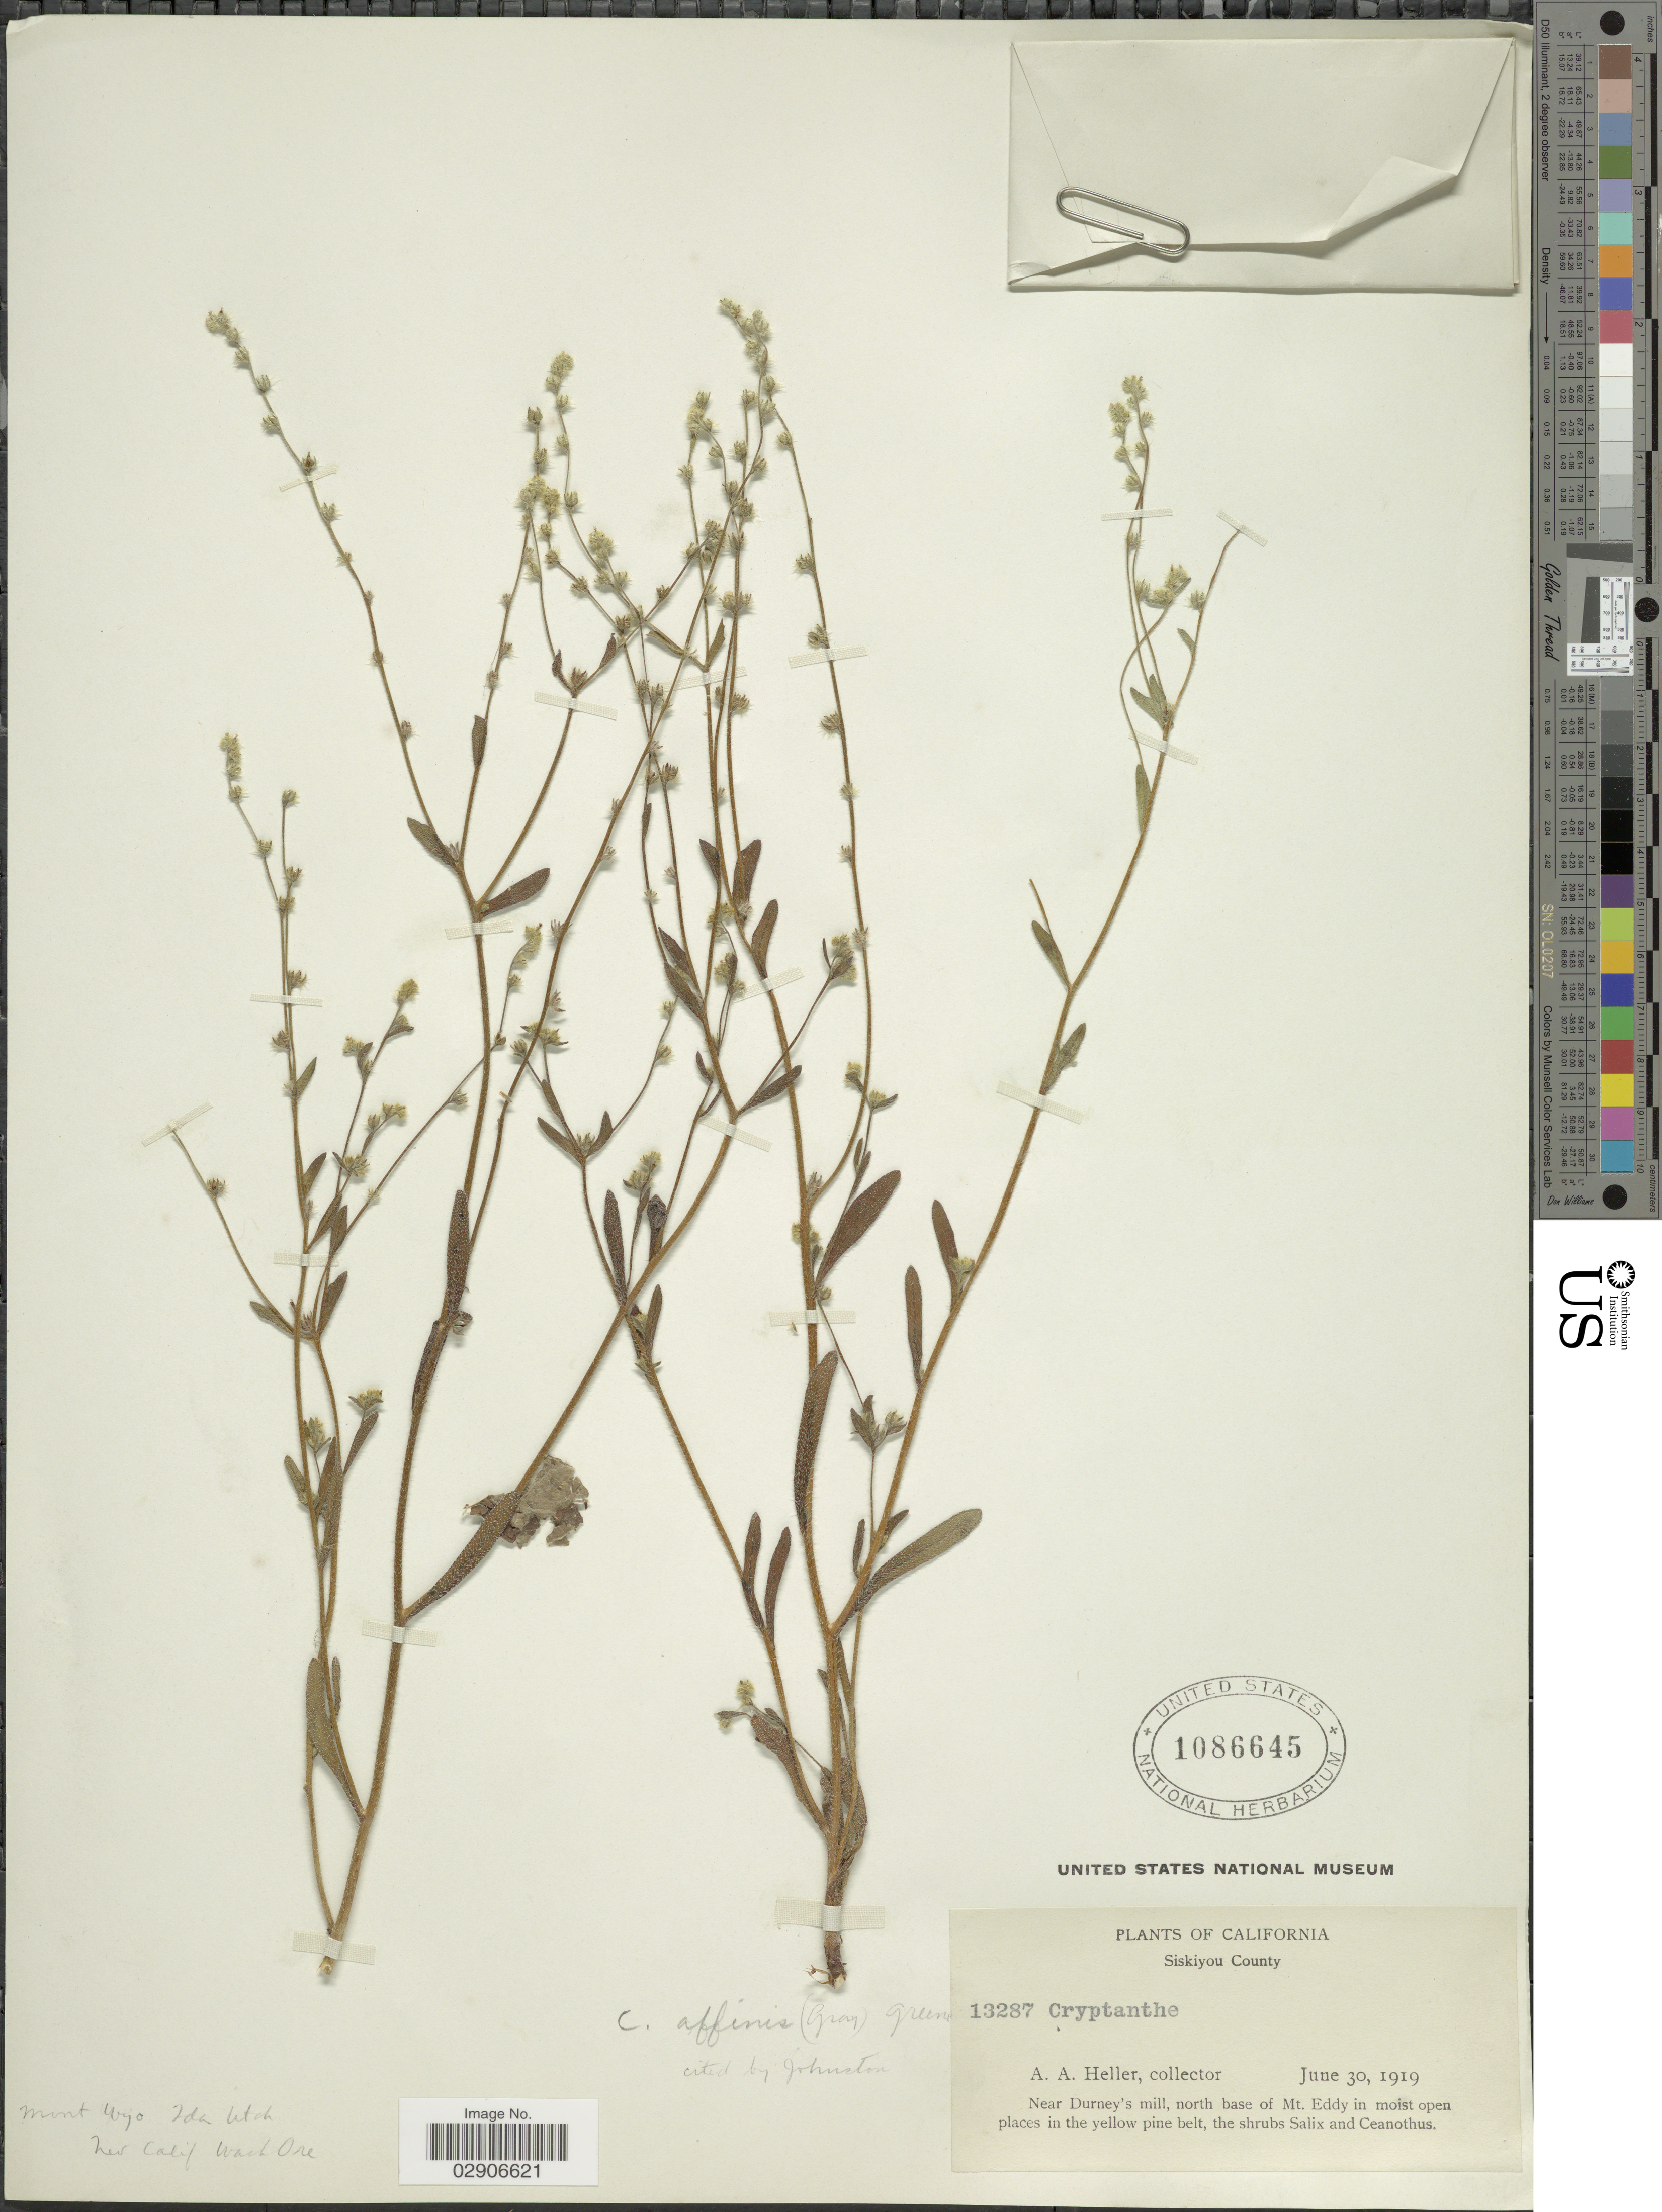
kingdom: Plantae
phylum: Tracheophyta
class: Magnoliopsida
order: Boraginales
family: Boraginaceae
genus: Cryptantha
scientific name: Cryptantha affinis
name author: (A. Gray) Greene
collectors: A. A. Heller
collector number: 13287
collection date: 1919-06-30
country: United States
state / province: California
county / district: Siskiyou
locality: Near Durney's mill, north base of Mt. Eddy in moist open places in the yellow pine belt, California. Siskiyou County.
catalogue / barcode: US 1086645